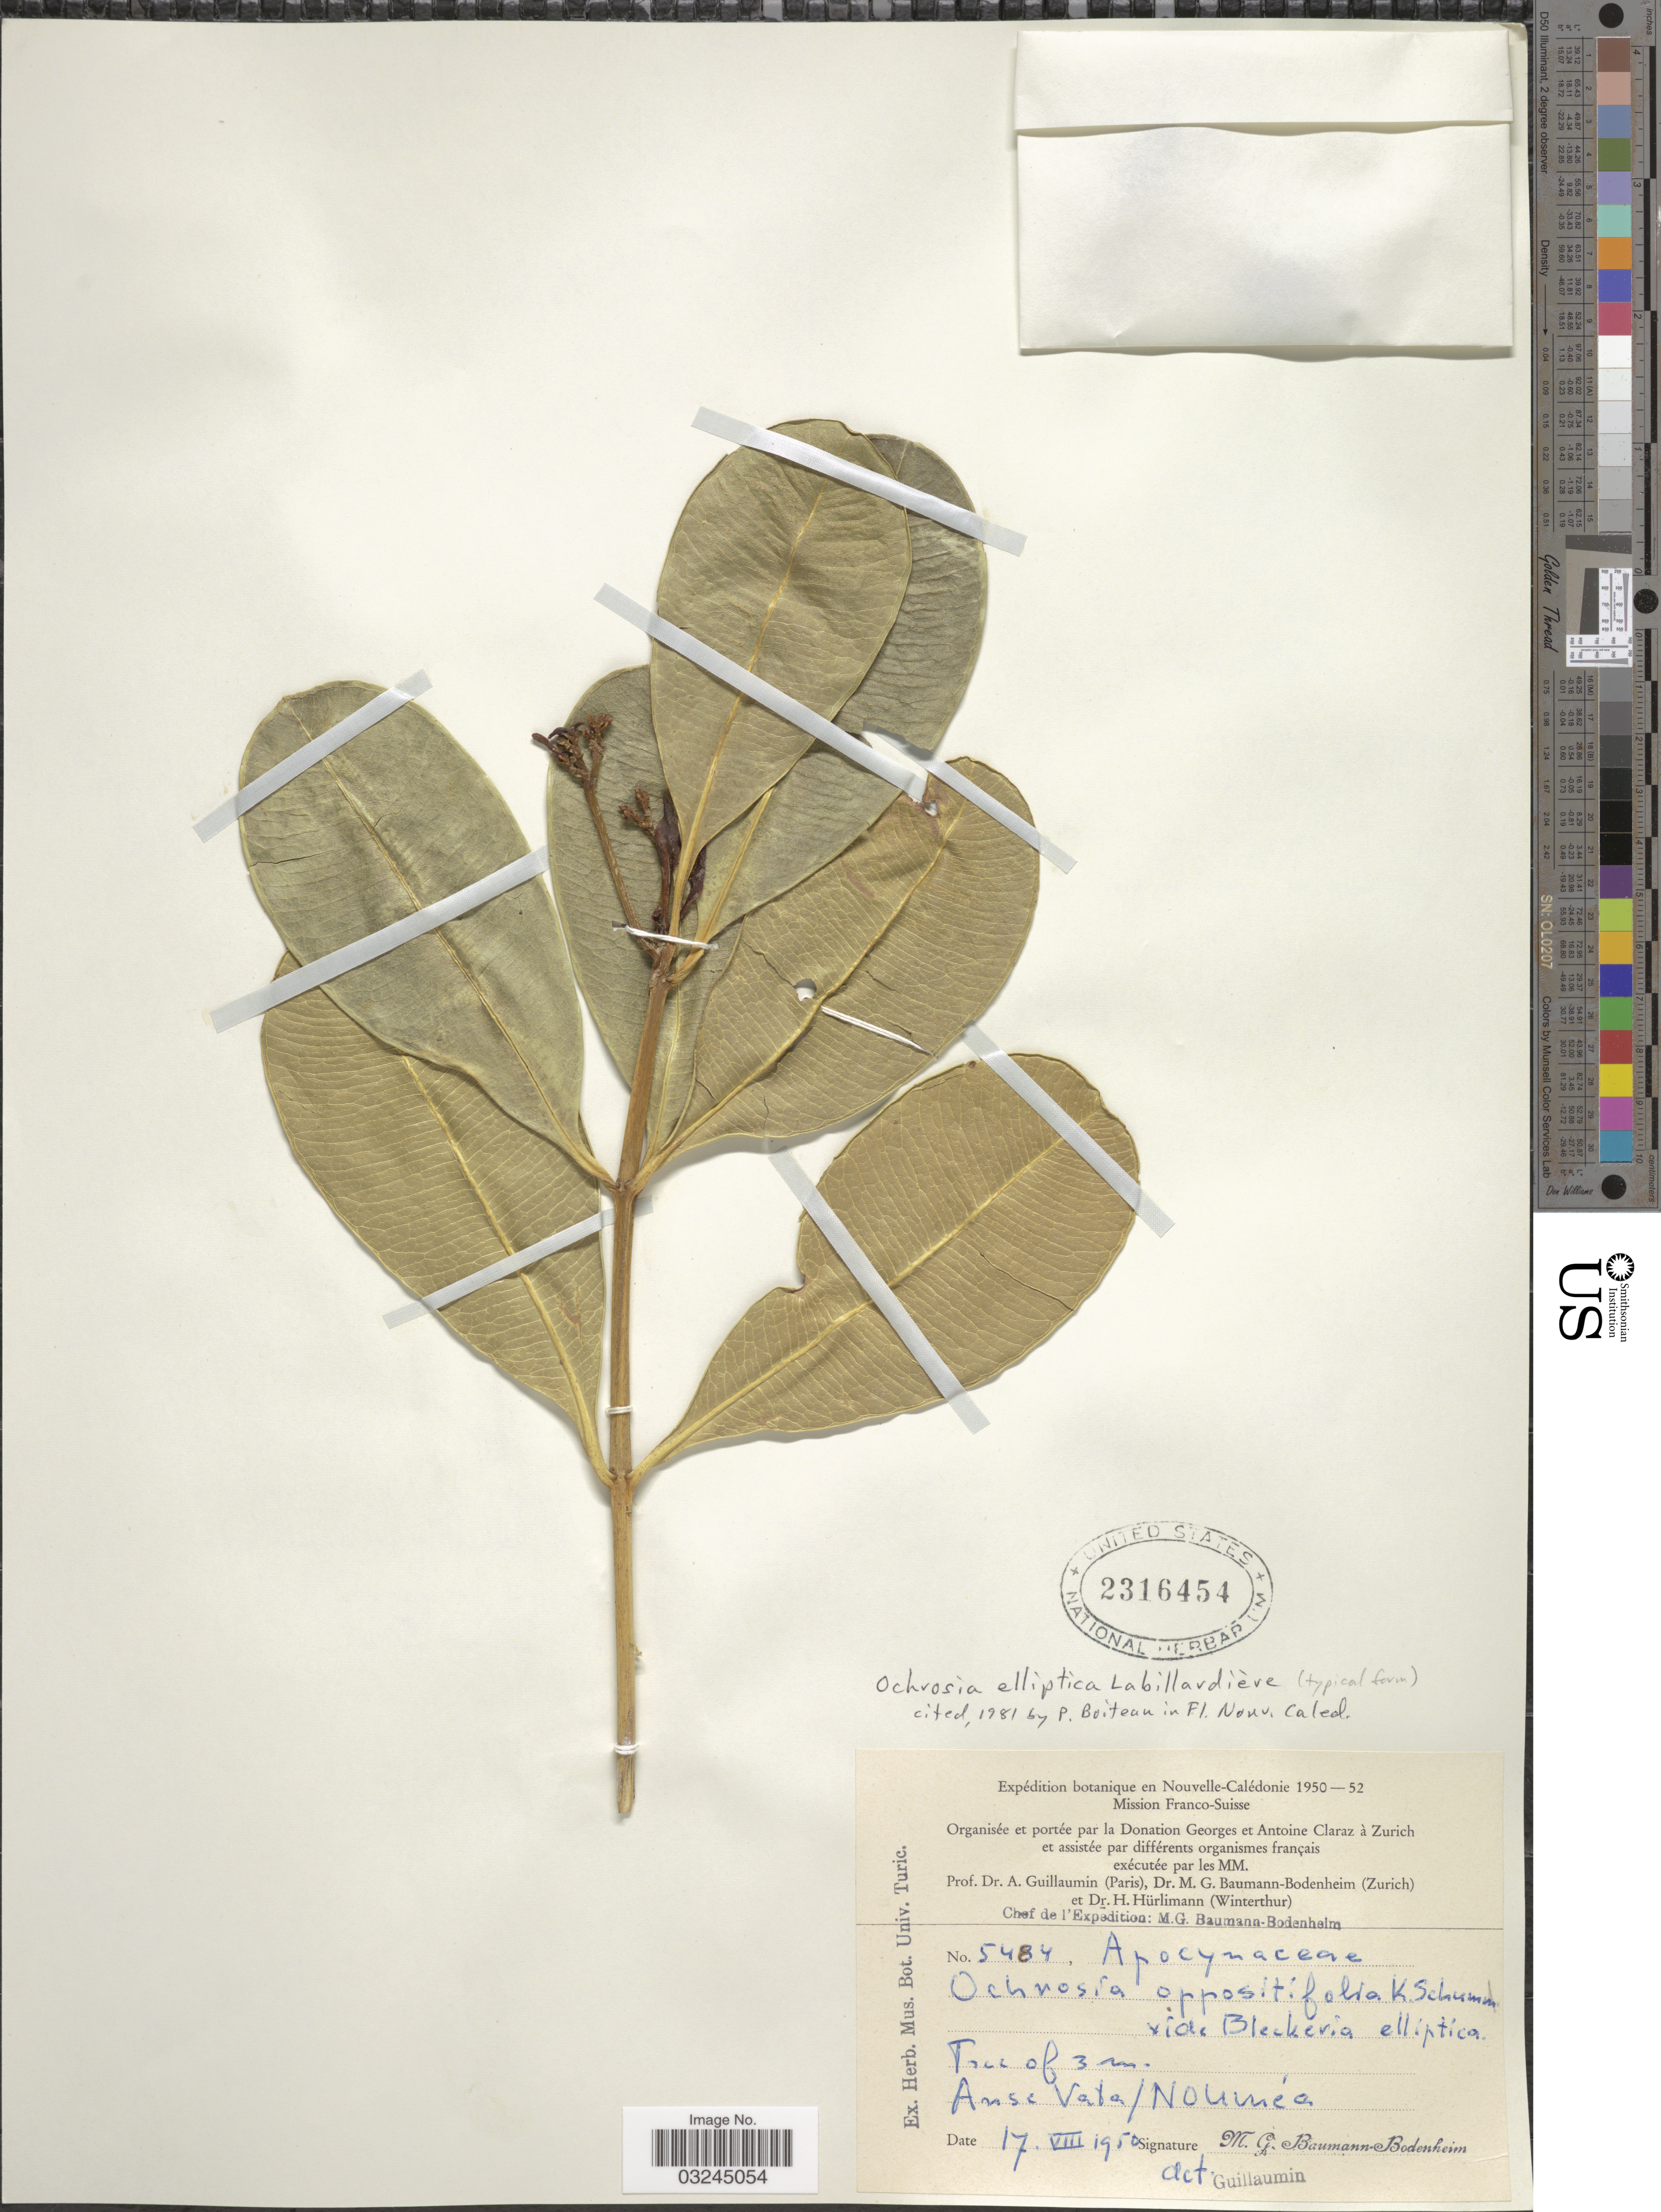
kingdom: Plantae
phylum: Tracheophyta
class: Magnoliopsida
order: Gentianales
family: Apocynaceae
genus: Ochrosia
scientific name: Ochrosia elliptica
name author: Labill.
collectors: M. G. Baumann-Bodenheim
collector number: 5484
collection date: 1950-08-17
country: New Caledonia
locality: Anse Vata/ Nouméa.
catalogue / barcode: US 2316454